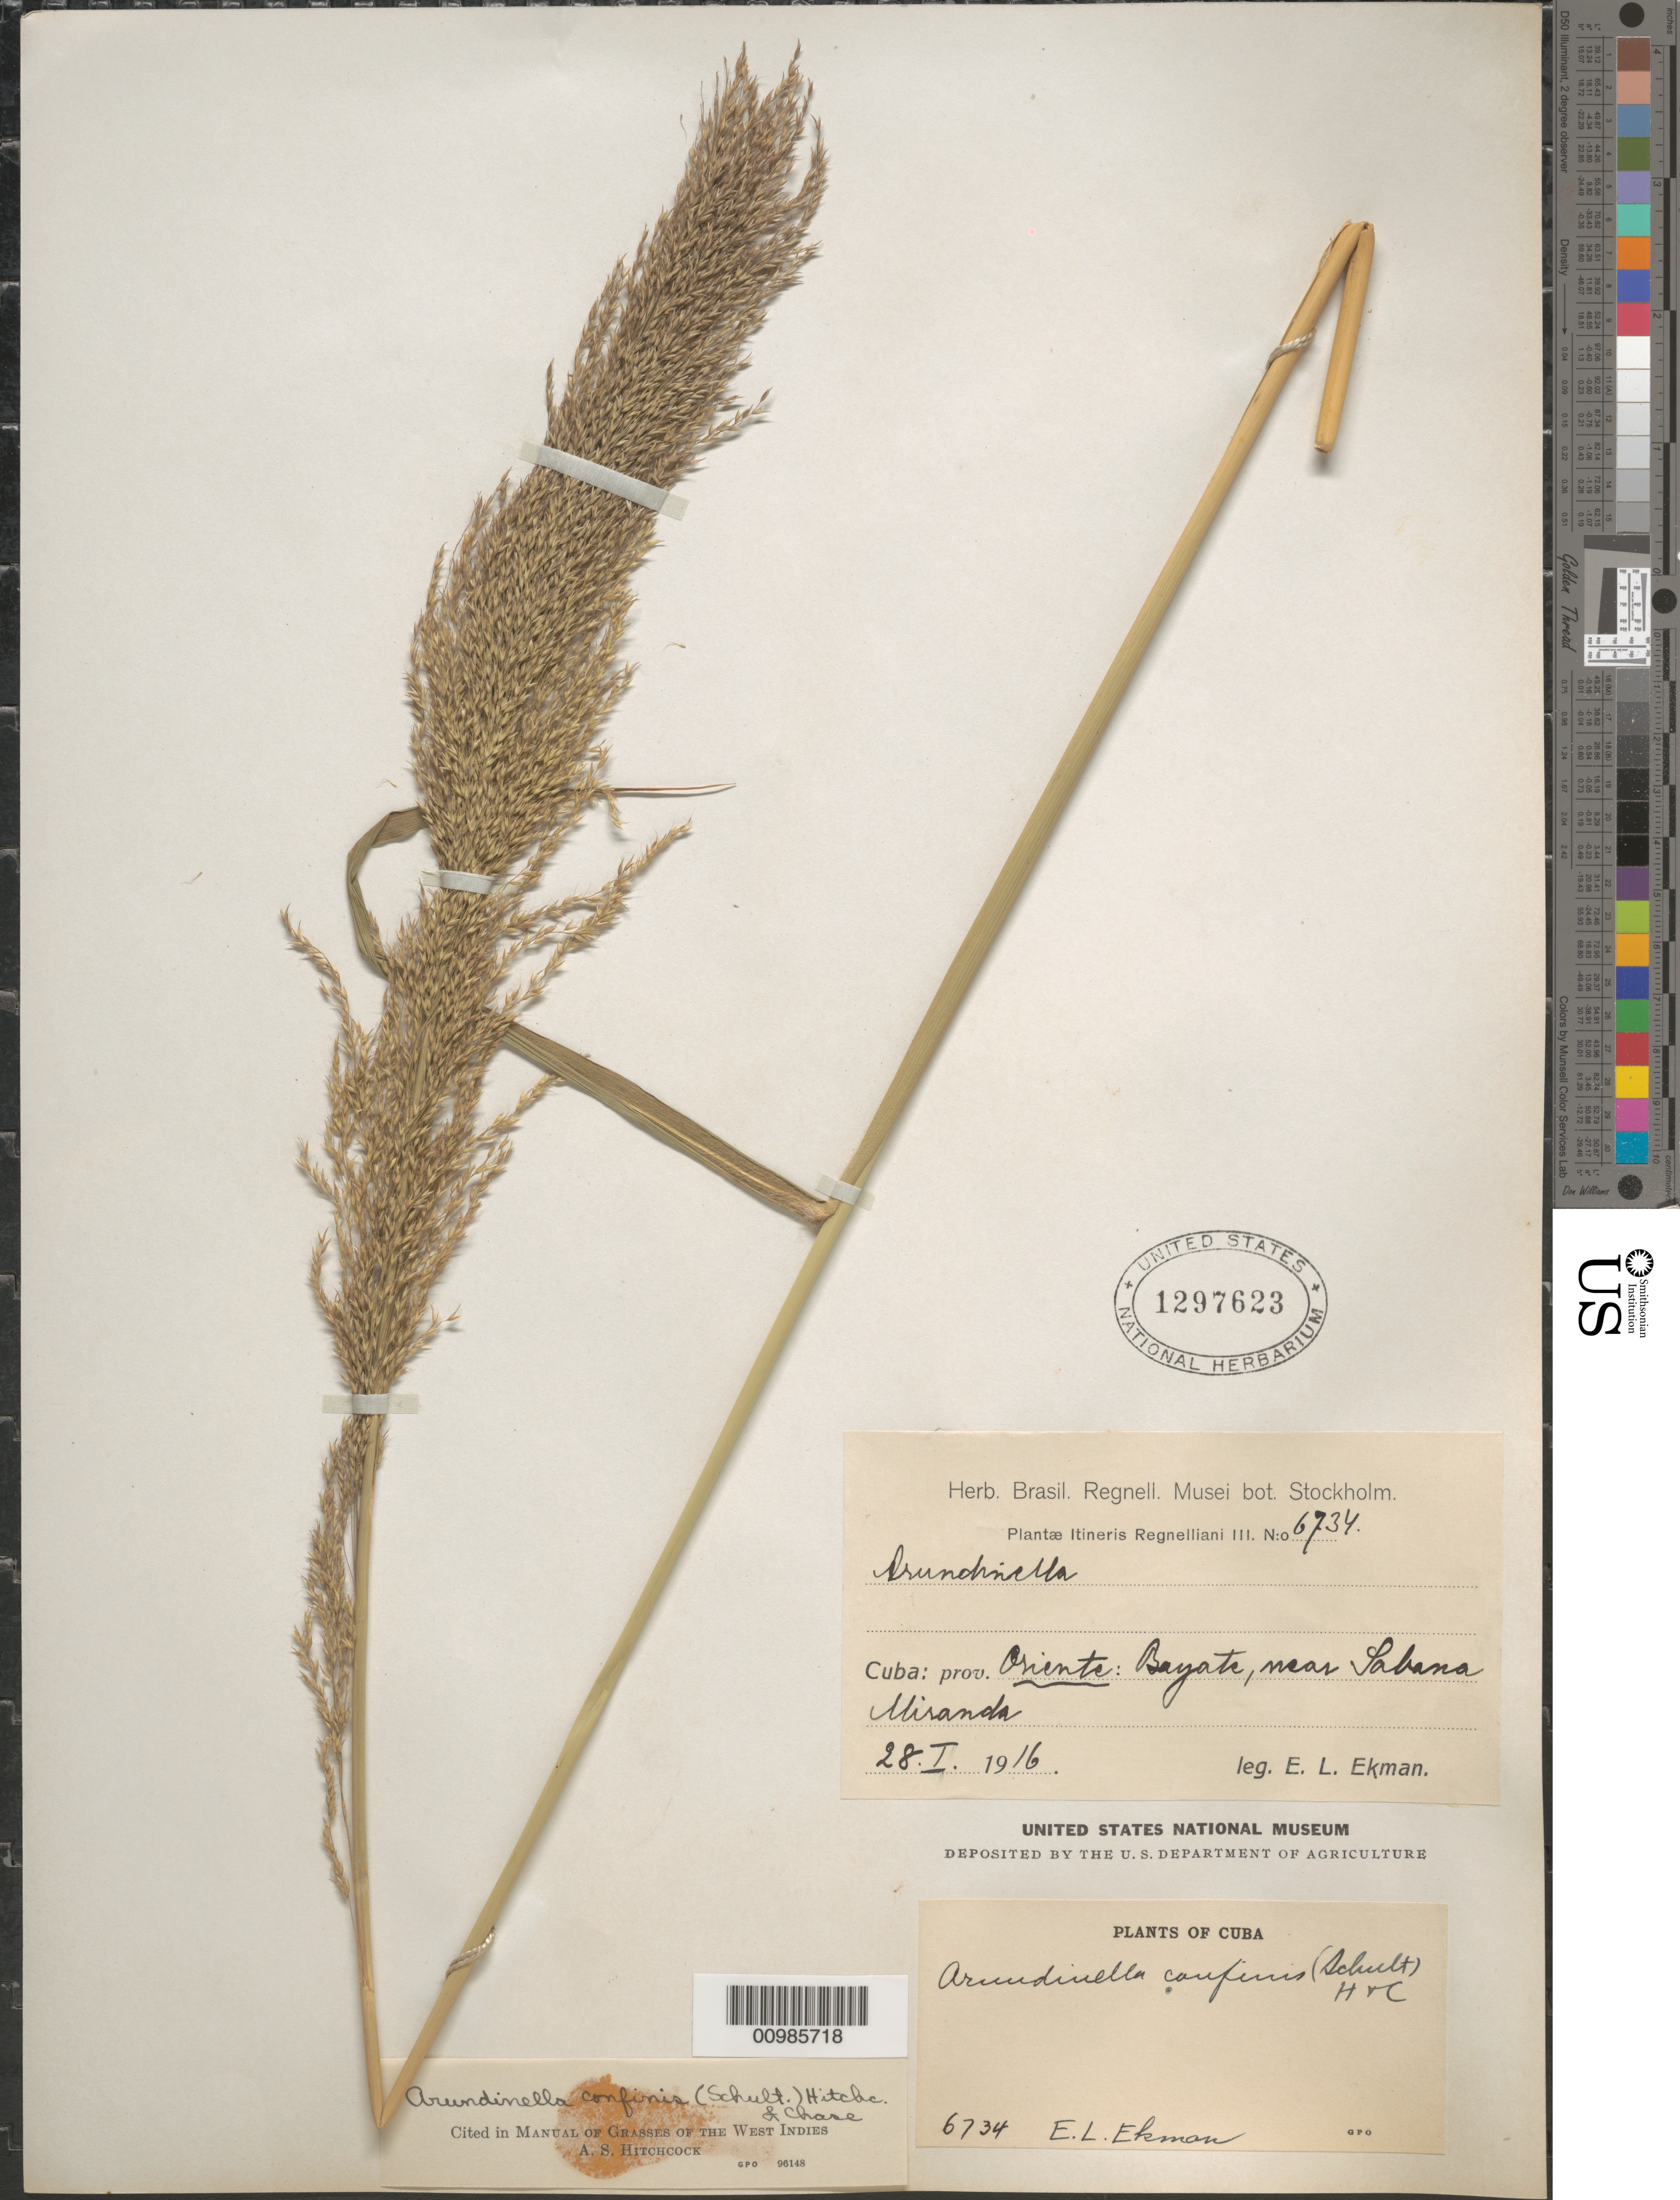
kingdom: Plantae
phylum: Tracheophyta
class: Liliopsida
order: Poales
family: Poaceae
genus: Arundinella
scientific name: Arundinella hispida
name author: (Humb. & Bonpl. ex Willd.) Kuntze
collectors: E. L. Ekman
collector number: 6734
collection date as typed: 28 Jan 1916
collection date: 1916-01-28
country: Cuba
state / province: Guantánamo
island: Cuba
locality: Bayate, near Sabana Miranda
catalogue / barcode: US 1297623